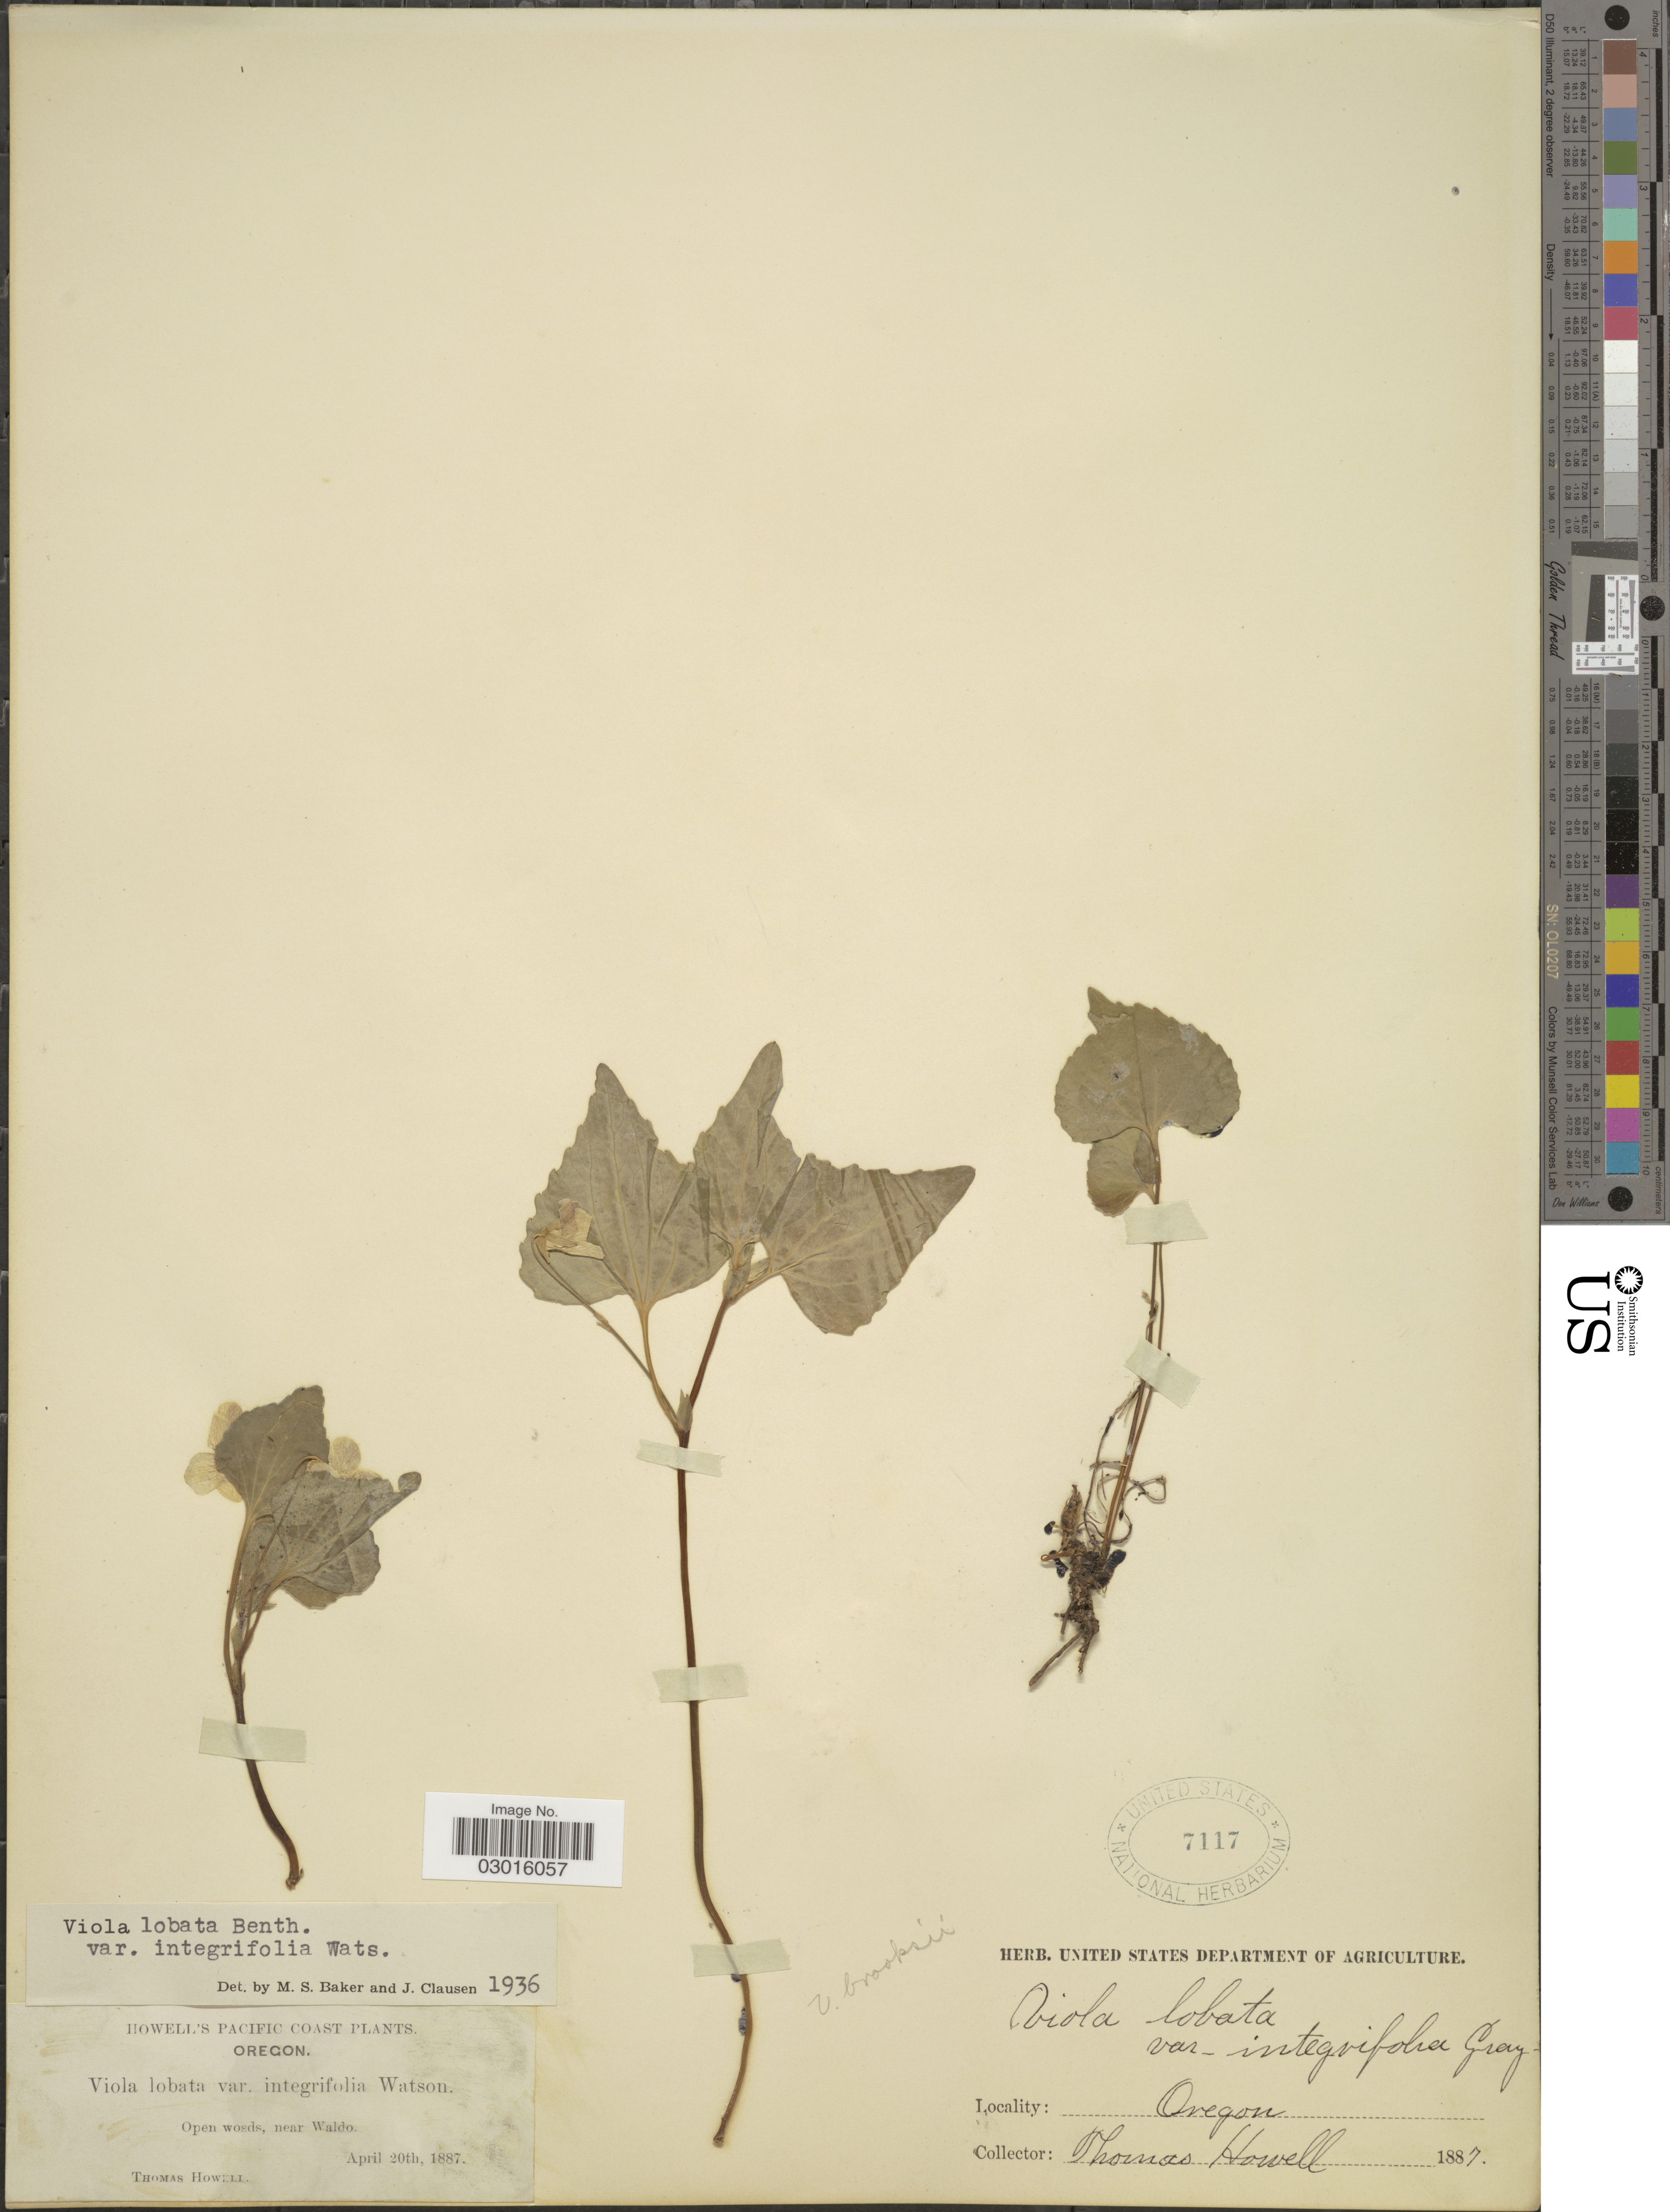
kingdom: Plantae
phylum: Tracheophyta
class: Magnoliopsida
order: Malpighiales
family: Violaceae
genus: Viola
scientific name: Viola lobata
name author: Benth.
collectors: T. Howell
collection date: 1887-04-20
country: United States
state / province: Oregon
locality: Pacific Coast, open woods, near Waldo.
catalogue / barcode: US 7117